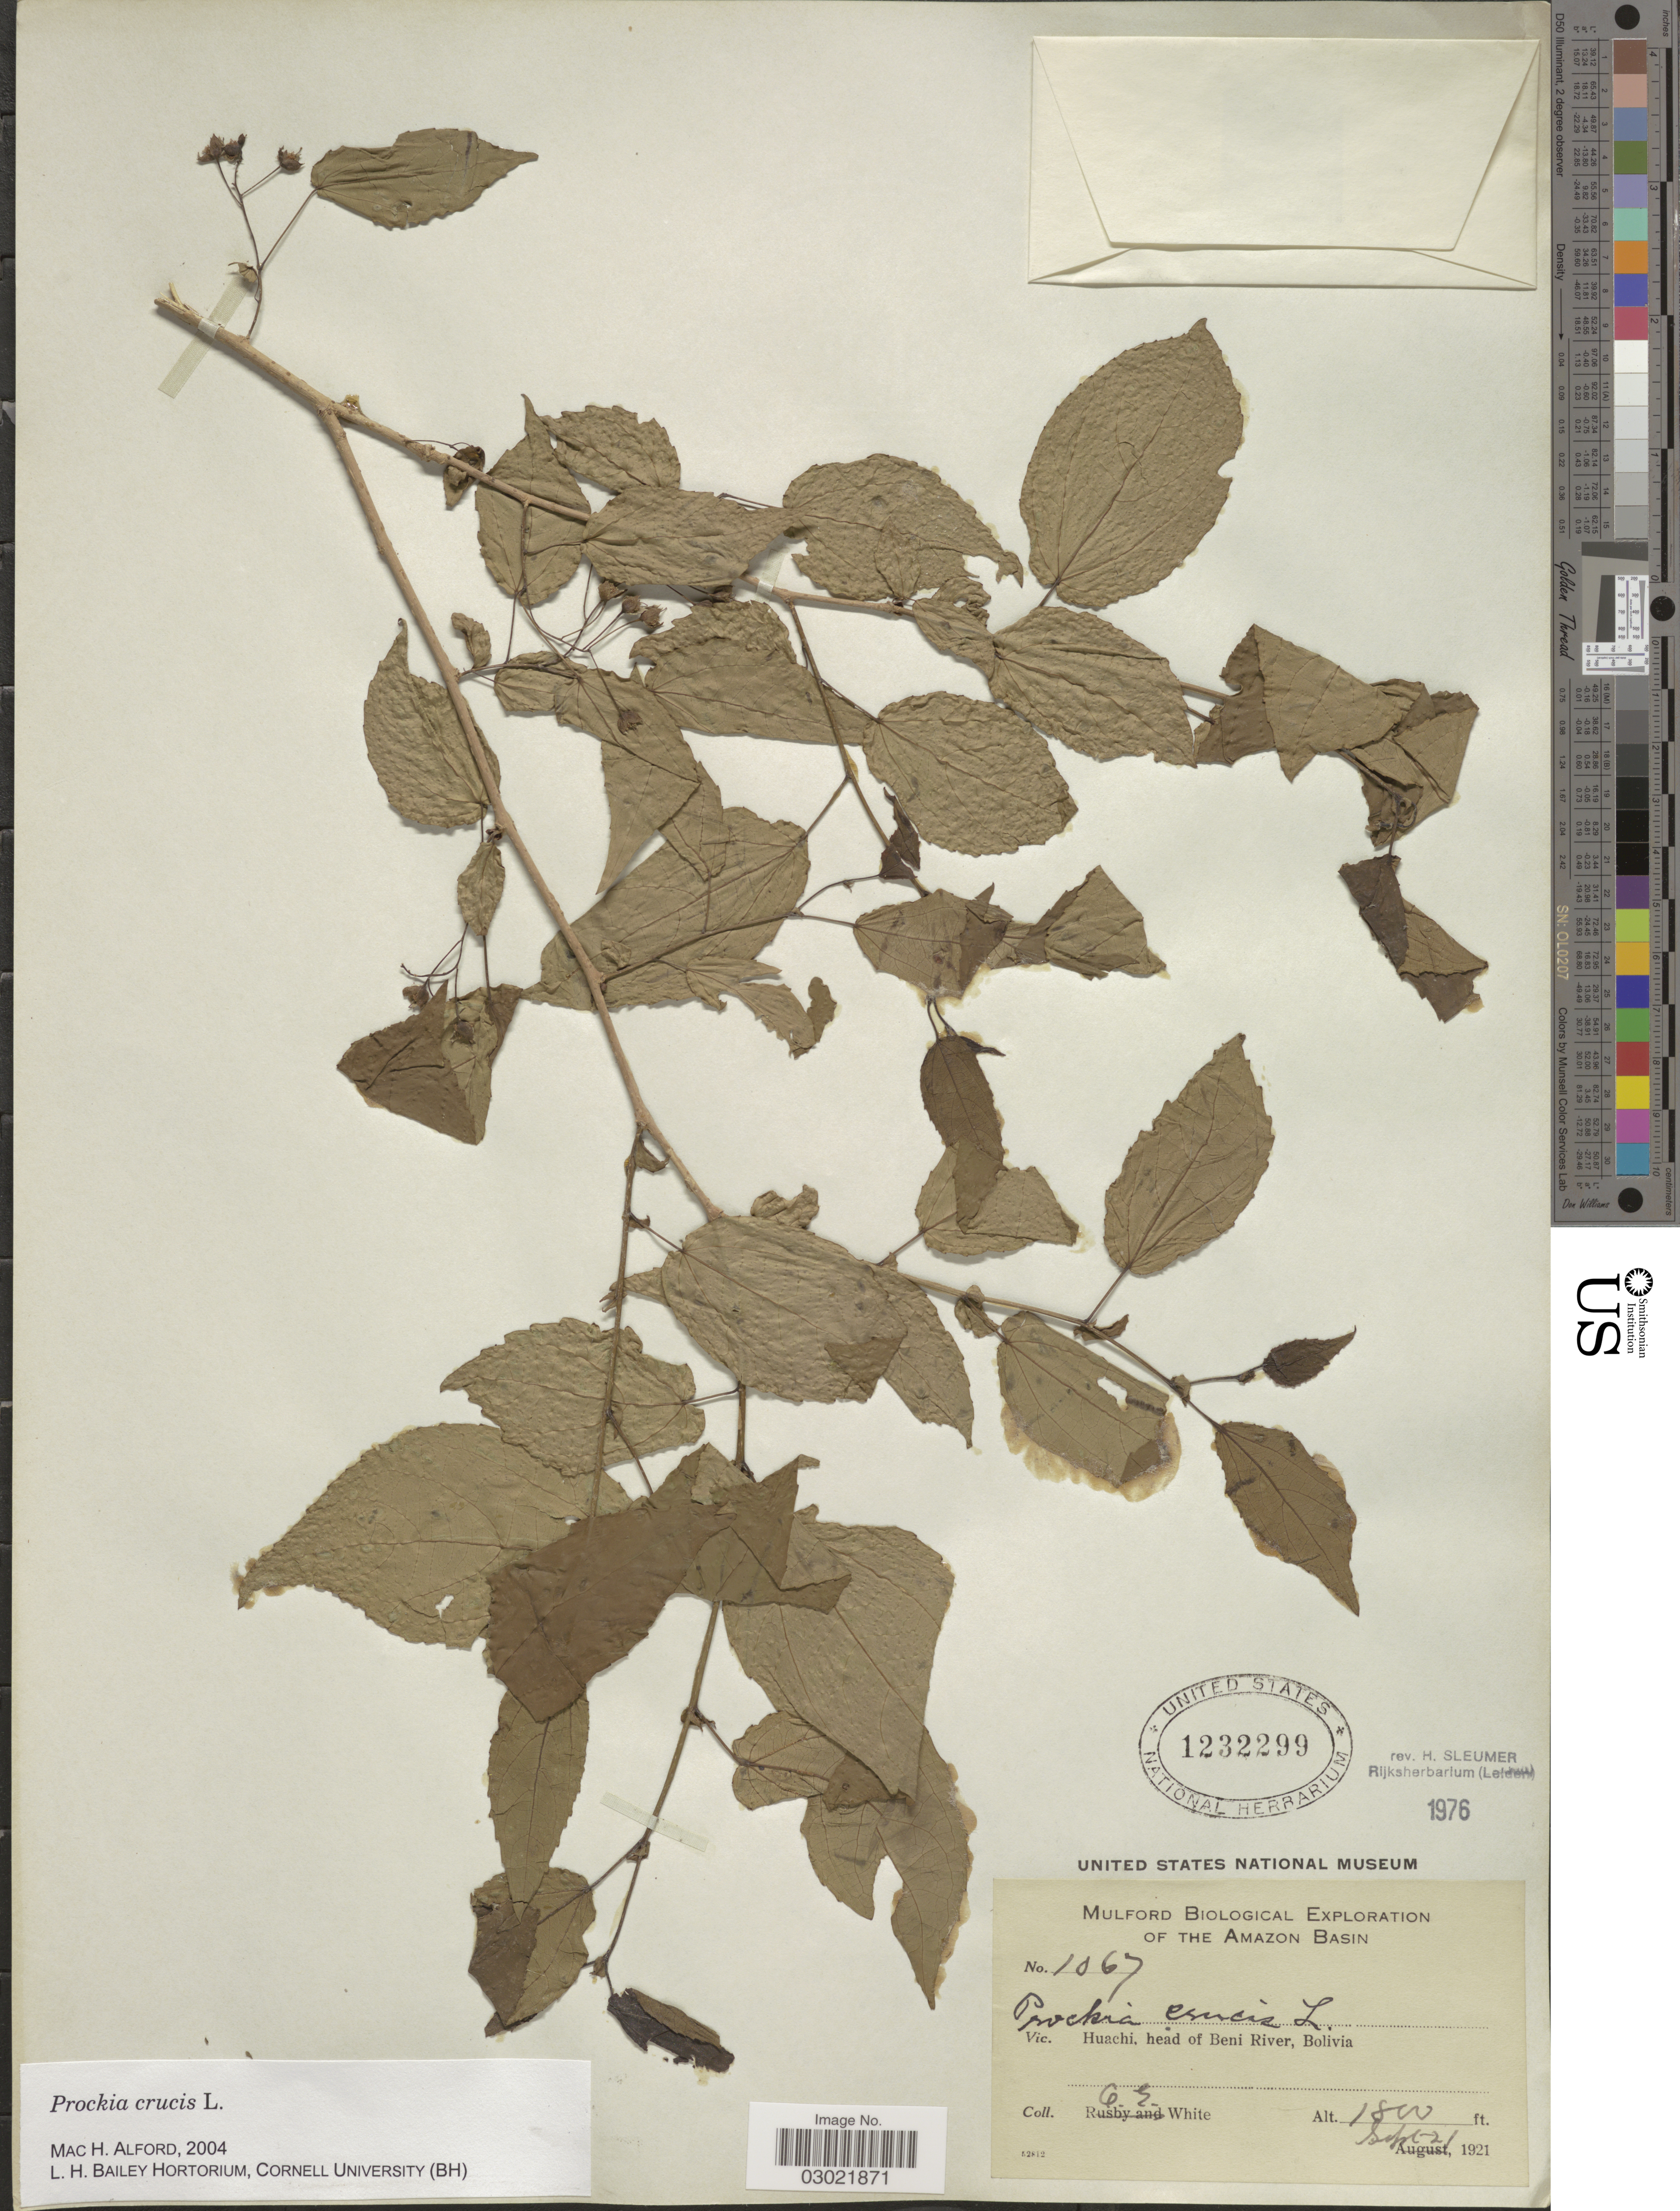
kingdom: Plantae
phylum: Tracheophyta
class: Magnoliopsida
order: Malpighiales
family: Salicaceae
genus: Prockia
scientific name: Prockia crucis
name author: P. Browne ex L.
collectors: O. E. White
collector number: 1067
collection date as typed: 9-21-1921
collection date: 1921-09-21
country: Bolivia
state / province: Beni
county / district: Iténez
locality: Huachi, head of Beni River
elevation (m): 549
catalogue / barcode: US 1232299